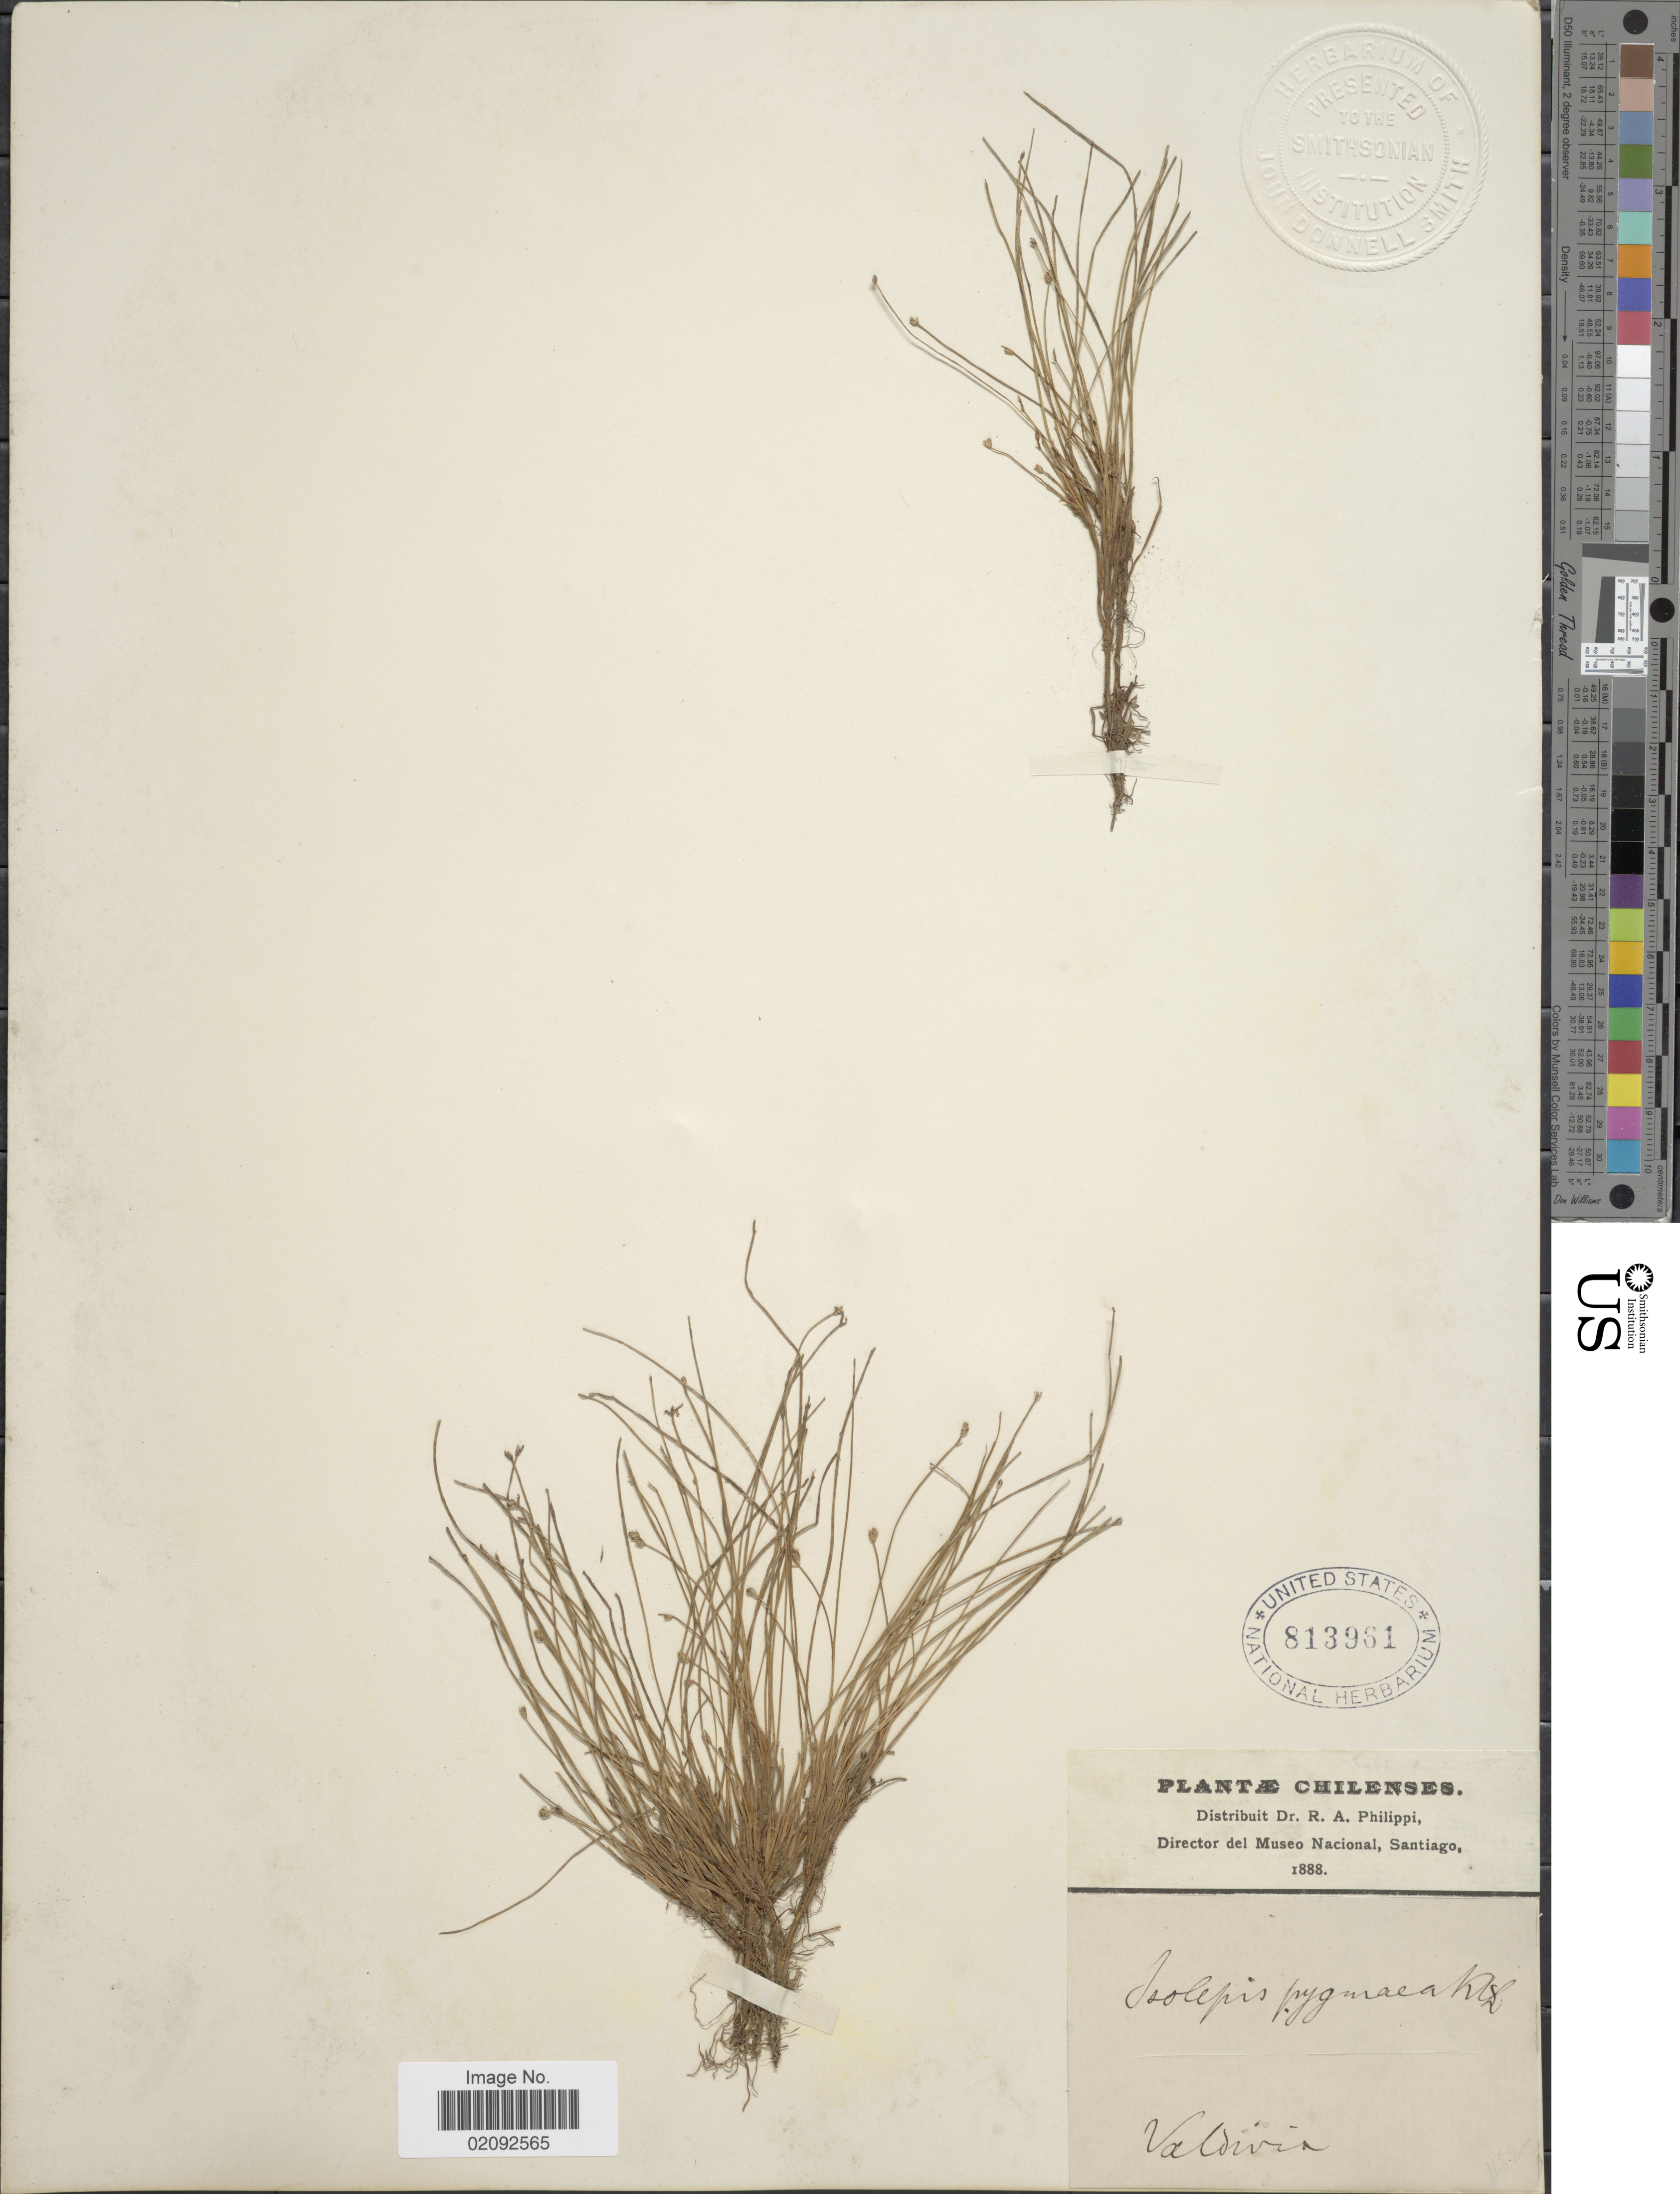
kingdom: Plantae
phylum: Tracheophyta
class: Liliopsida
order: Poales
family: Cyperaceae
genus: Isolepis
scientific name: Isolepis cernua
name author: (Vahl) Roem. & Schult.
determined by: Strong, Mark T., (BOT), Smithsonian Institution - National Museum of Natural History (UNITED STATES)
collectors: R. A. Philippi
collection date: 1888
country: Chile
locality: Valdivia.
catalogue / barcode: US 813961